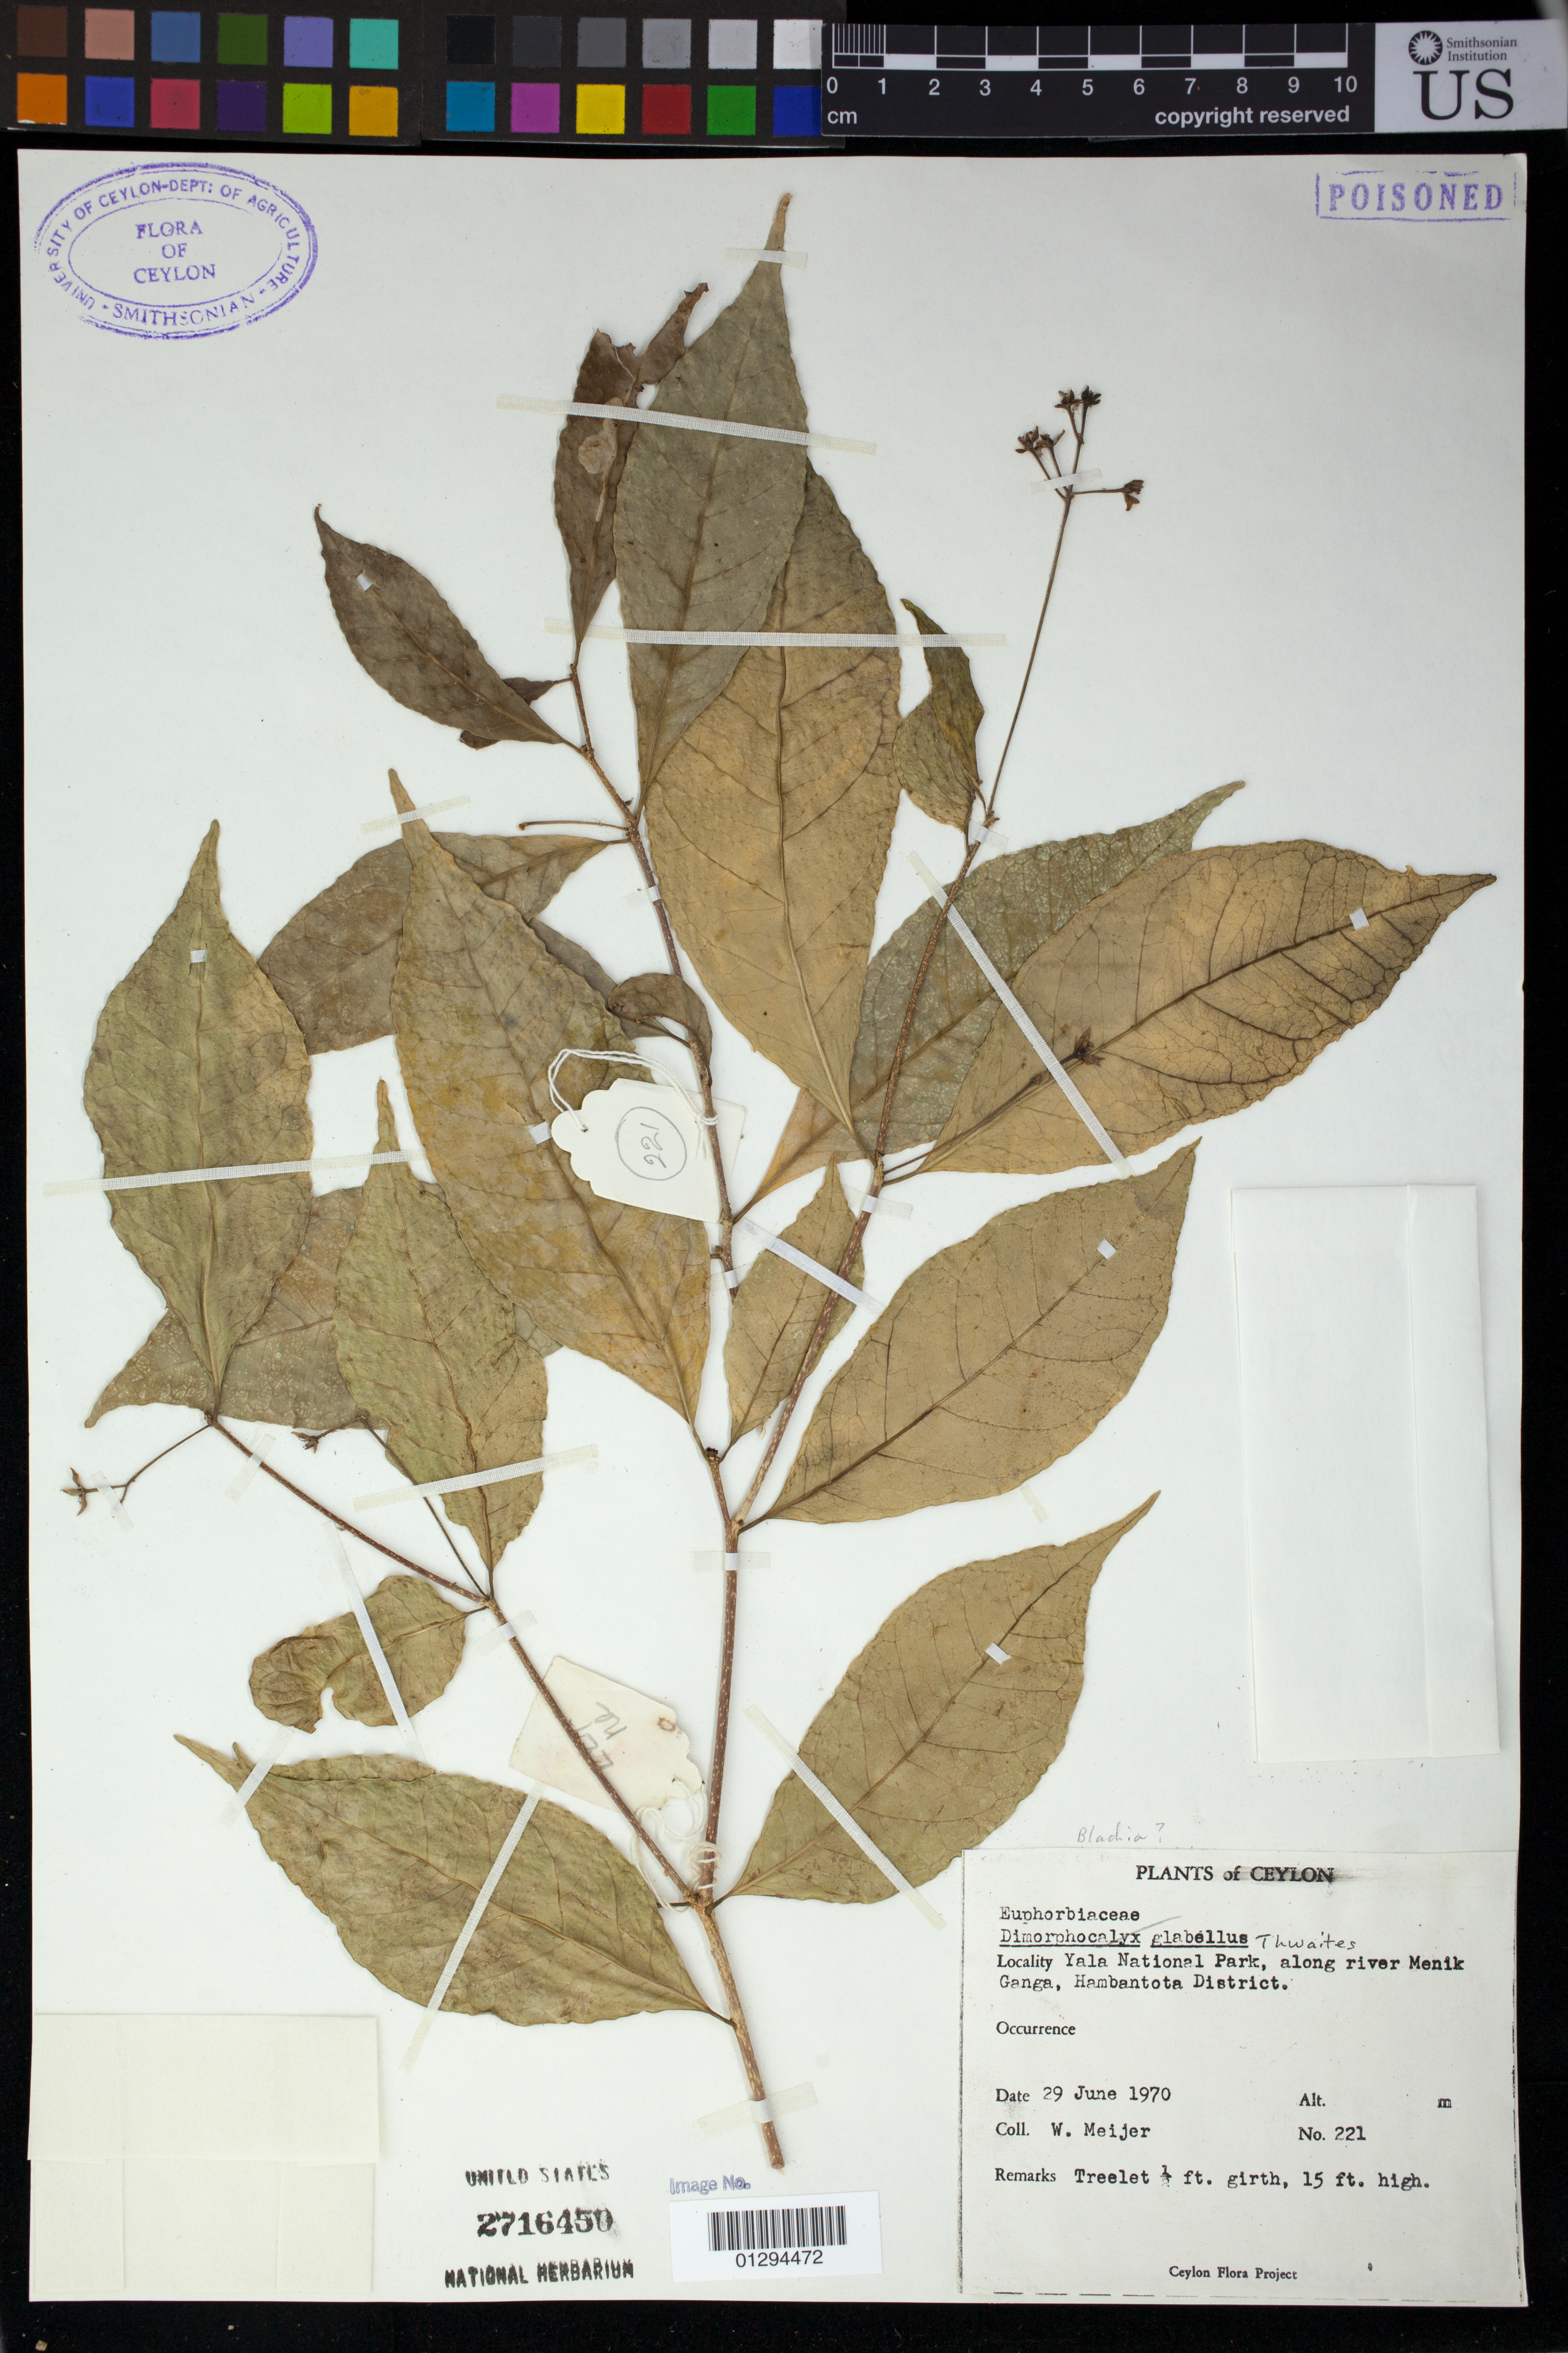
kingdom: Plantae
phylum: Tracheophyta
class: Magnoliopsida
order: Malpighiales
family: Euphorbiaceae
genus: Blachia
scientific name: Blachia umbellata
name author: (Willd.) Baill.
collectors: W. Meijer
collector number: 221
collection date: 1970-06-29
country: Sri Lanka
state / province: Southern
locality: Yala National Park, along river Menik Ganga, Hambantota District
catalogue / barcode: US 2716450